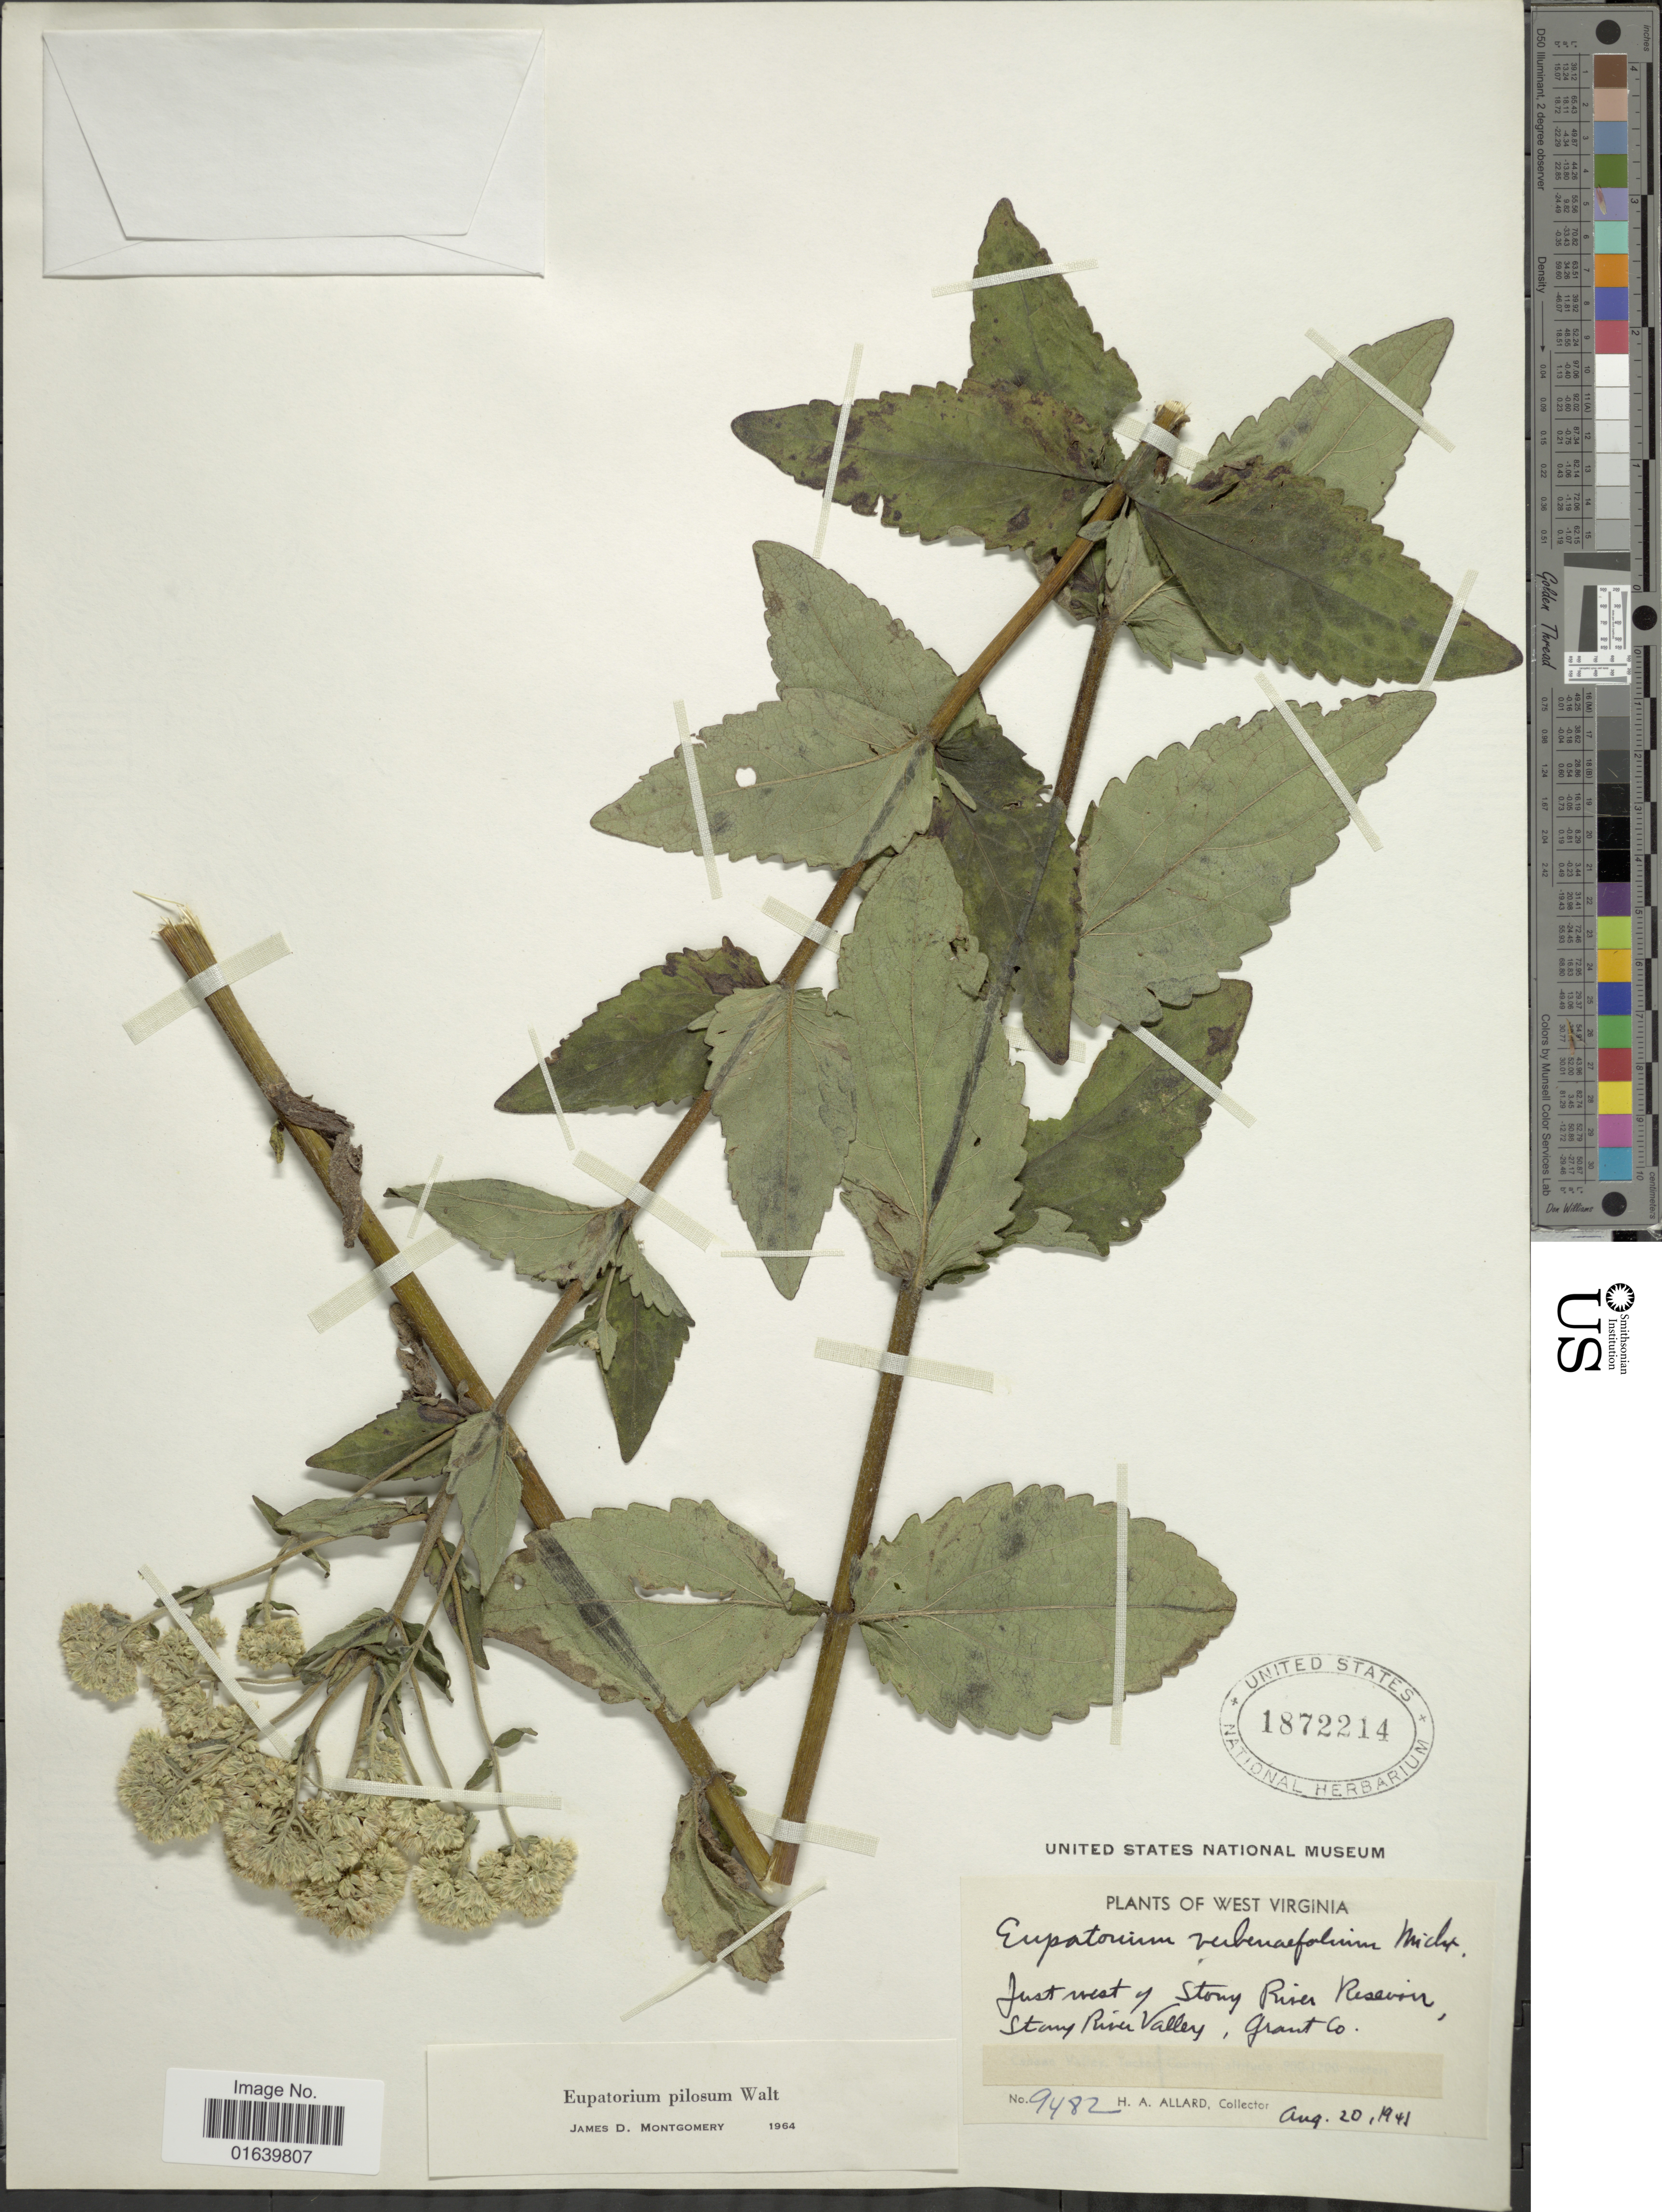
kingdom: Plantae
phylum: Tracheophyta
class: Magnoliopsida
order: Asterales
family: Asteraceae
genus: Eupatorium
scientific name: Eupatorium pilosum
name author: Walter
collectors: H. A. Allard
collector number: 9482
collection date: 1941-08-20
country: United States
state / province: West Virginia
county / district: Grant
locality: Just west of strong River Reservoir, stang River Valley, Grant Co.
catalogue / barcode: US 1872214